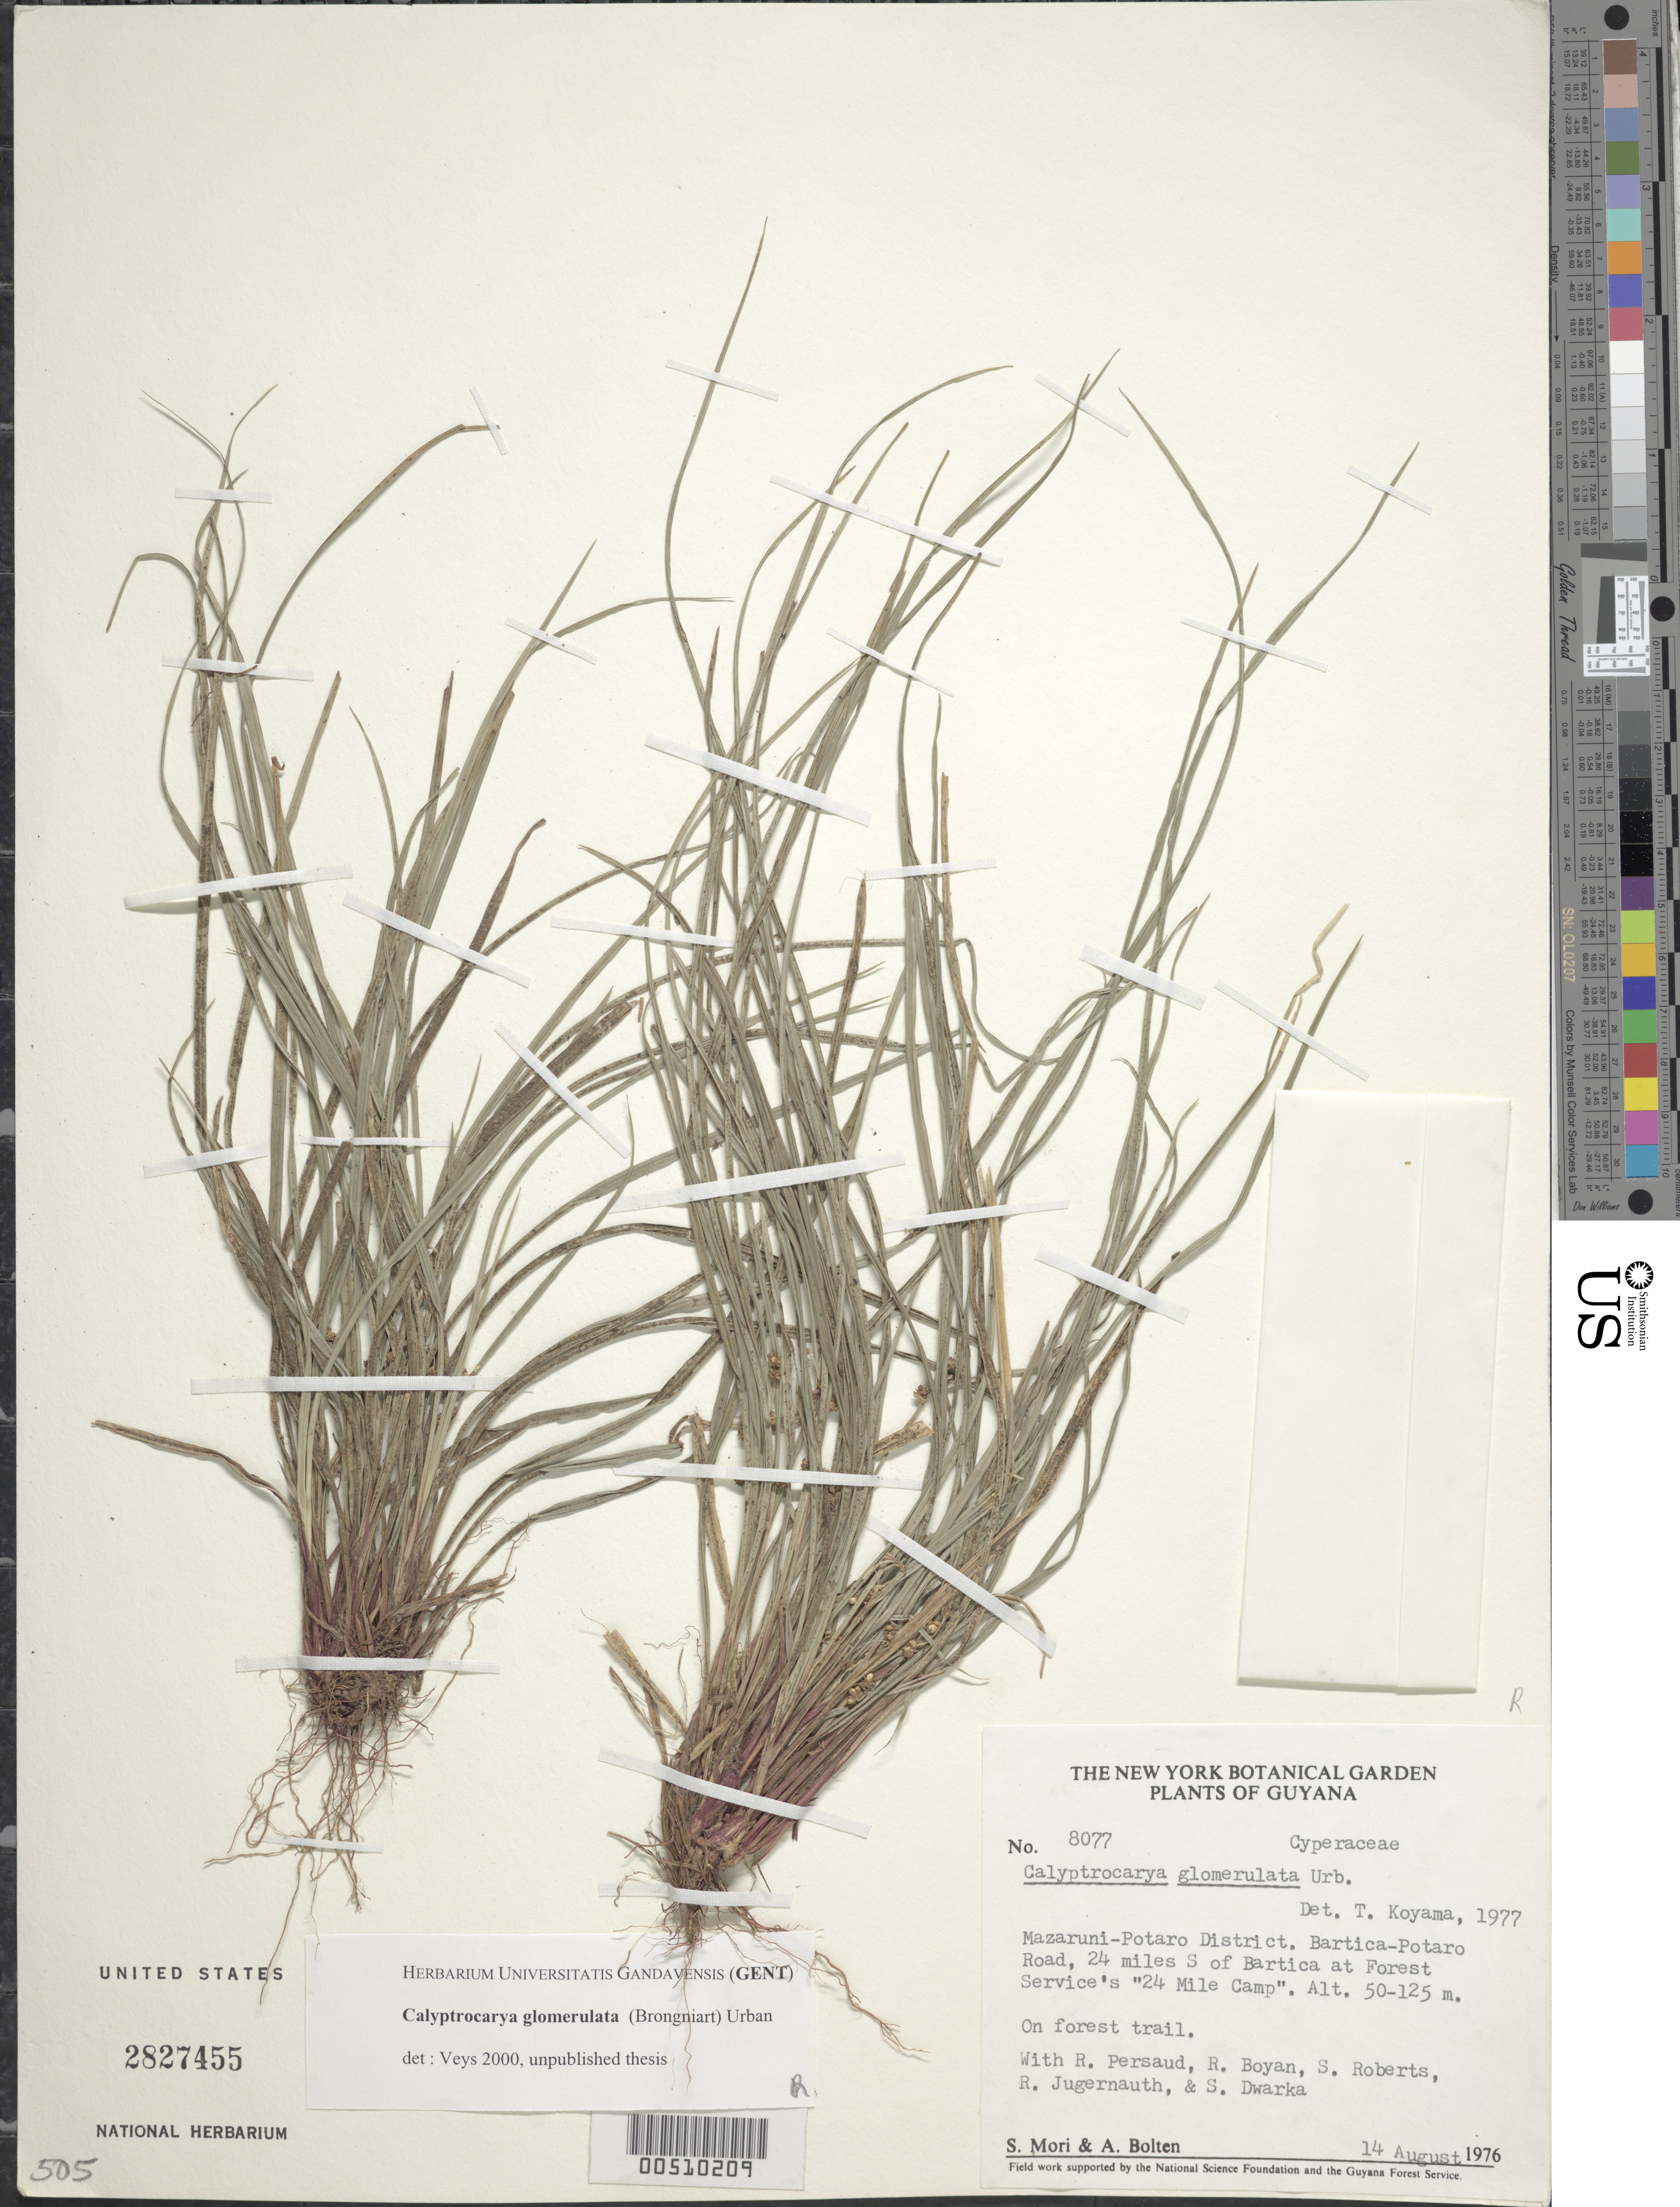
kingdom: Plantae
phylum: Tracheophyta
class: Liliopsida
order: Poales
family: Cyperaceae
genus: Calyptrocarya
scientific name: Calyptrocarya glomerulata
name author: (Brongn.) Urb.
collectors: S. Mori & A. Bolten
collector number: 8077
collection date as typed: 14 Aug 1976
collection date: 1976-08-14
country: Guyana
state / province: Potaro-Siparuni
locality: Bartica-Potaro Road, 24 mi. S of Bartica at Forest Service's "24 Mile Camp". [in former Mazaruni-Potaro Region.]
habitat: On forest trail.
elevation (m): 50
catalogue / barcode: US 2827455